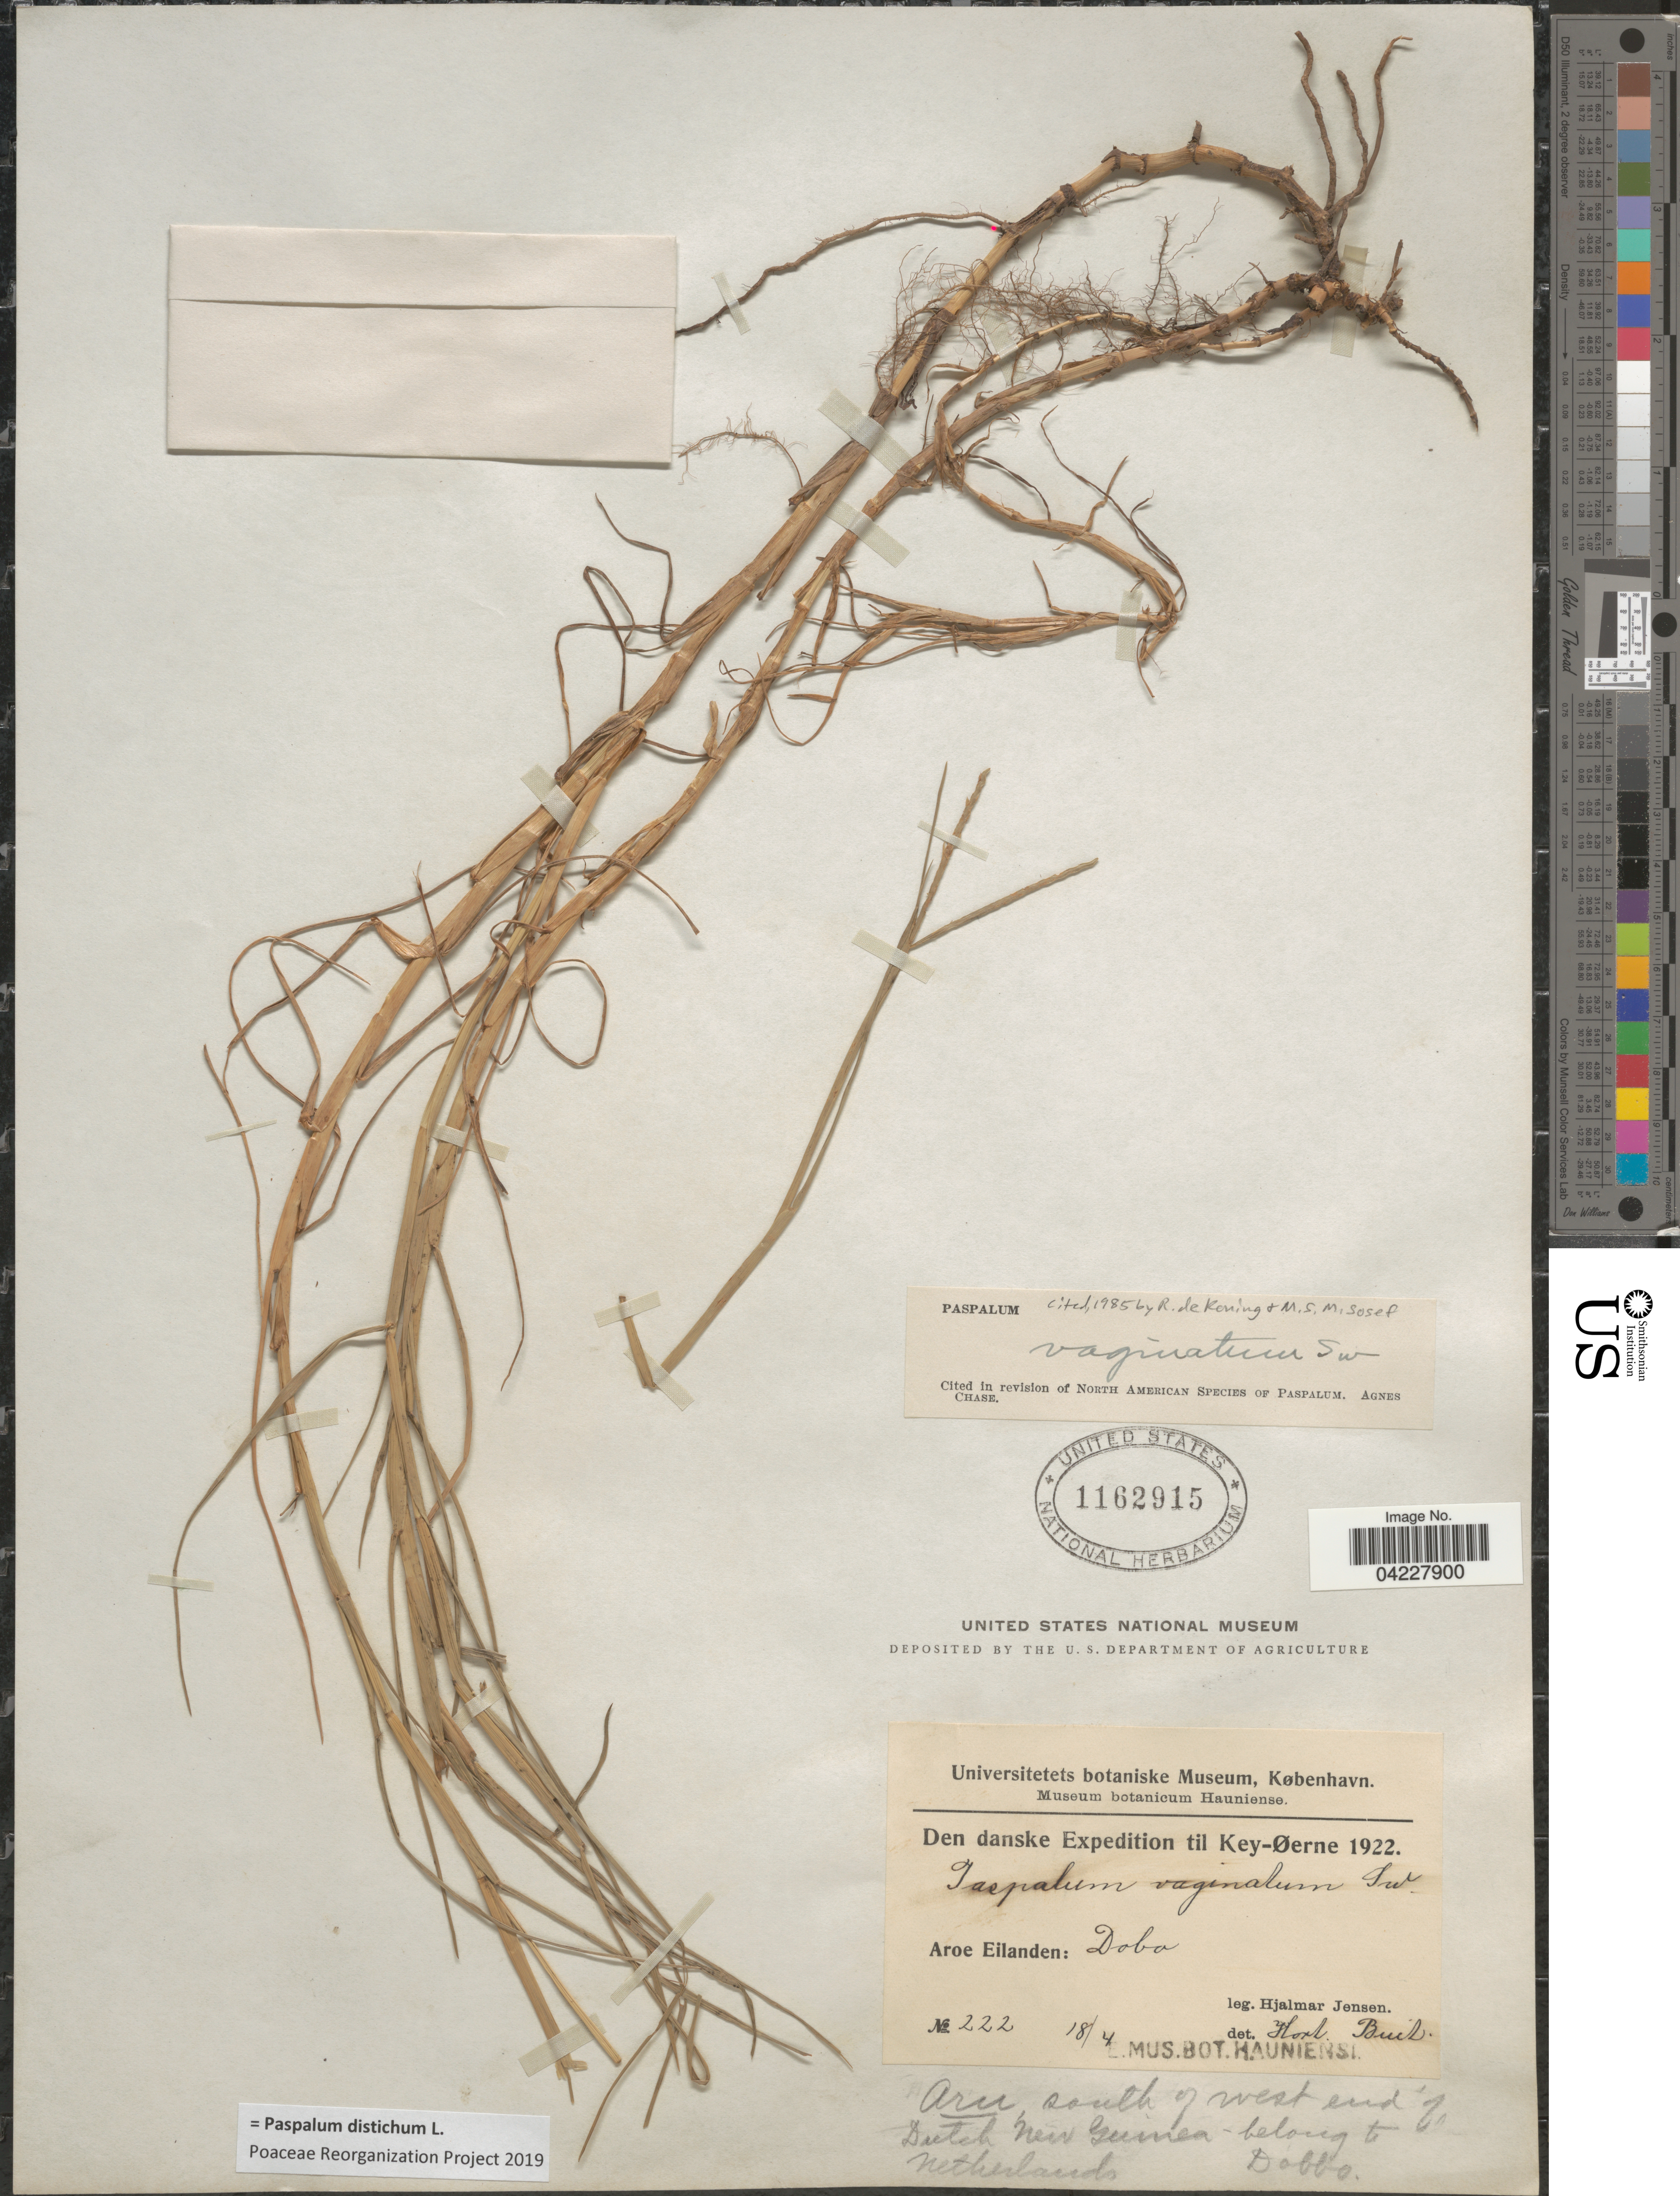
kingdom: Plantae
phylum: Tracheophyta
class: Liliopsida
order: Poales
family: Poaceae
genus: Paspalum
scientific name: Paspalum distichum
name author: L.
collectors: H. Jensen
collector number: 222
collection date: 1922-04-18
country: Indonesia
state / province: Maluku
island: New Guinea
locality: Den danske Expedition til Key-Øerne 1922. Aroe Eilanden: Dobo. Aru, south of west end of Dutch New Guinea - belong to Netherlands. Dobbo.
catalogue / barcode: US 1162915